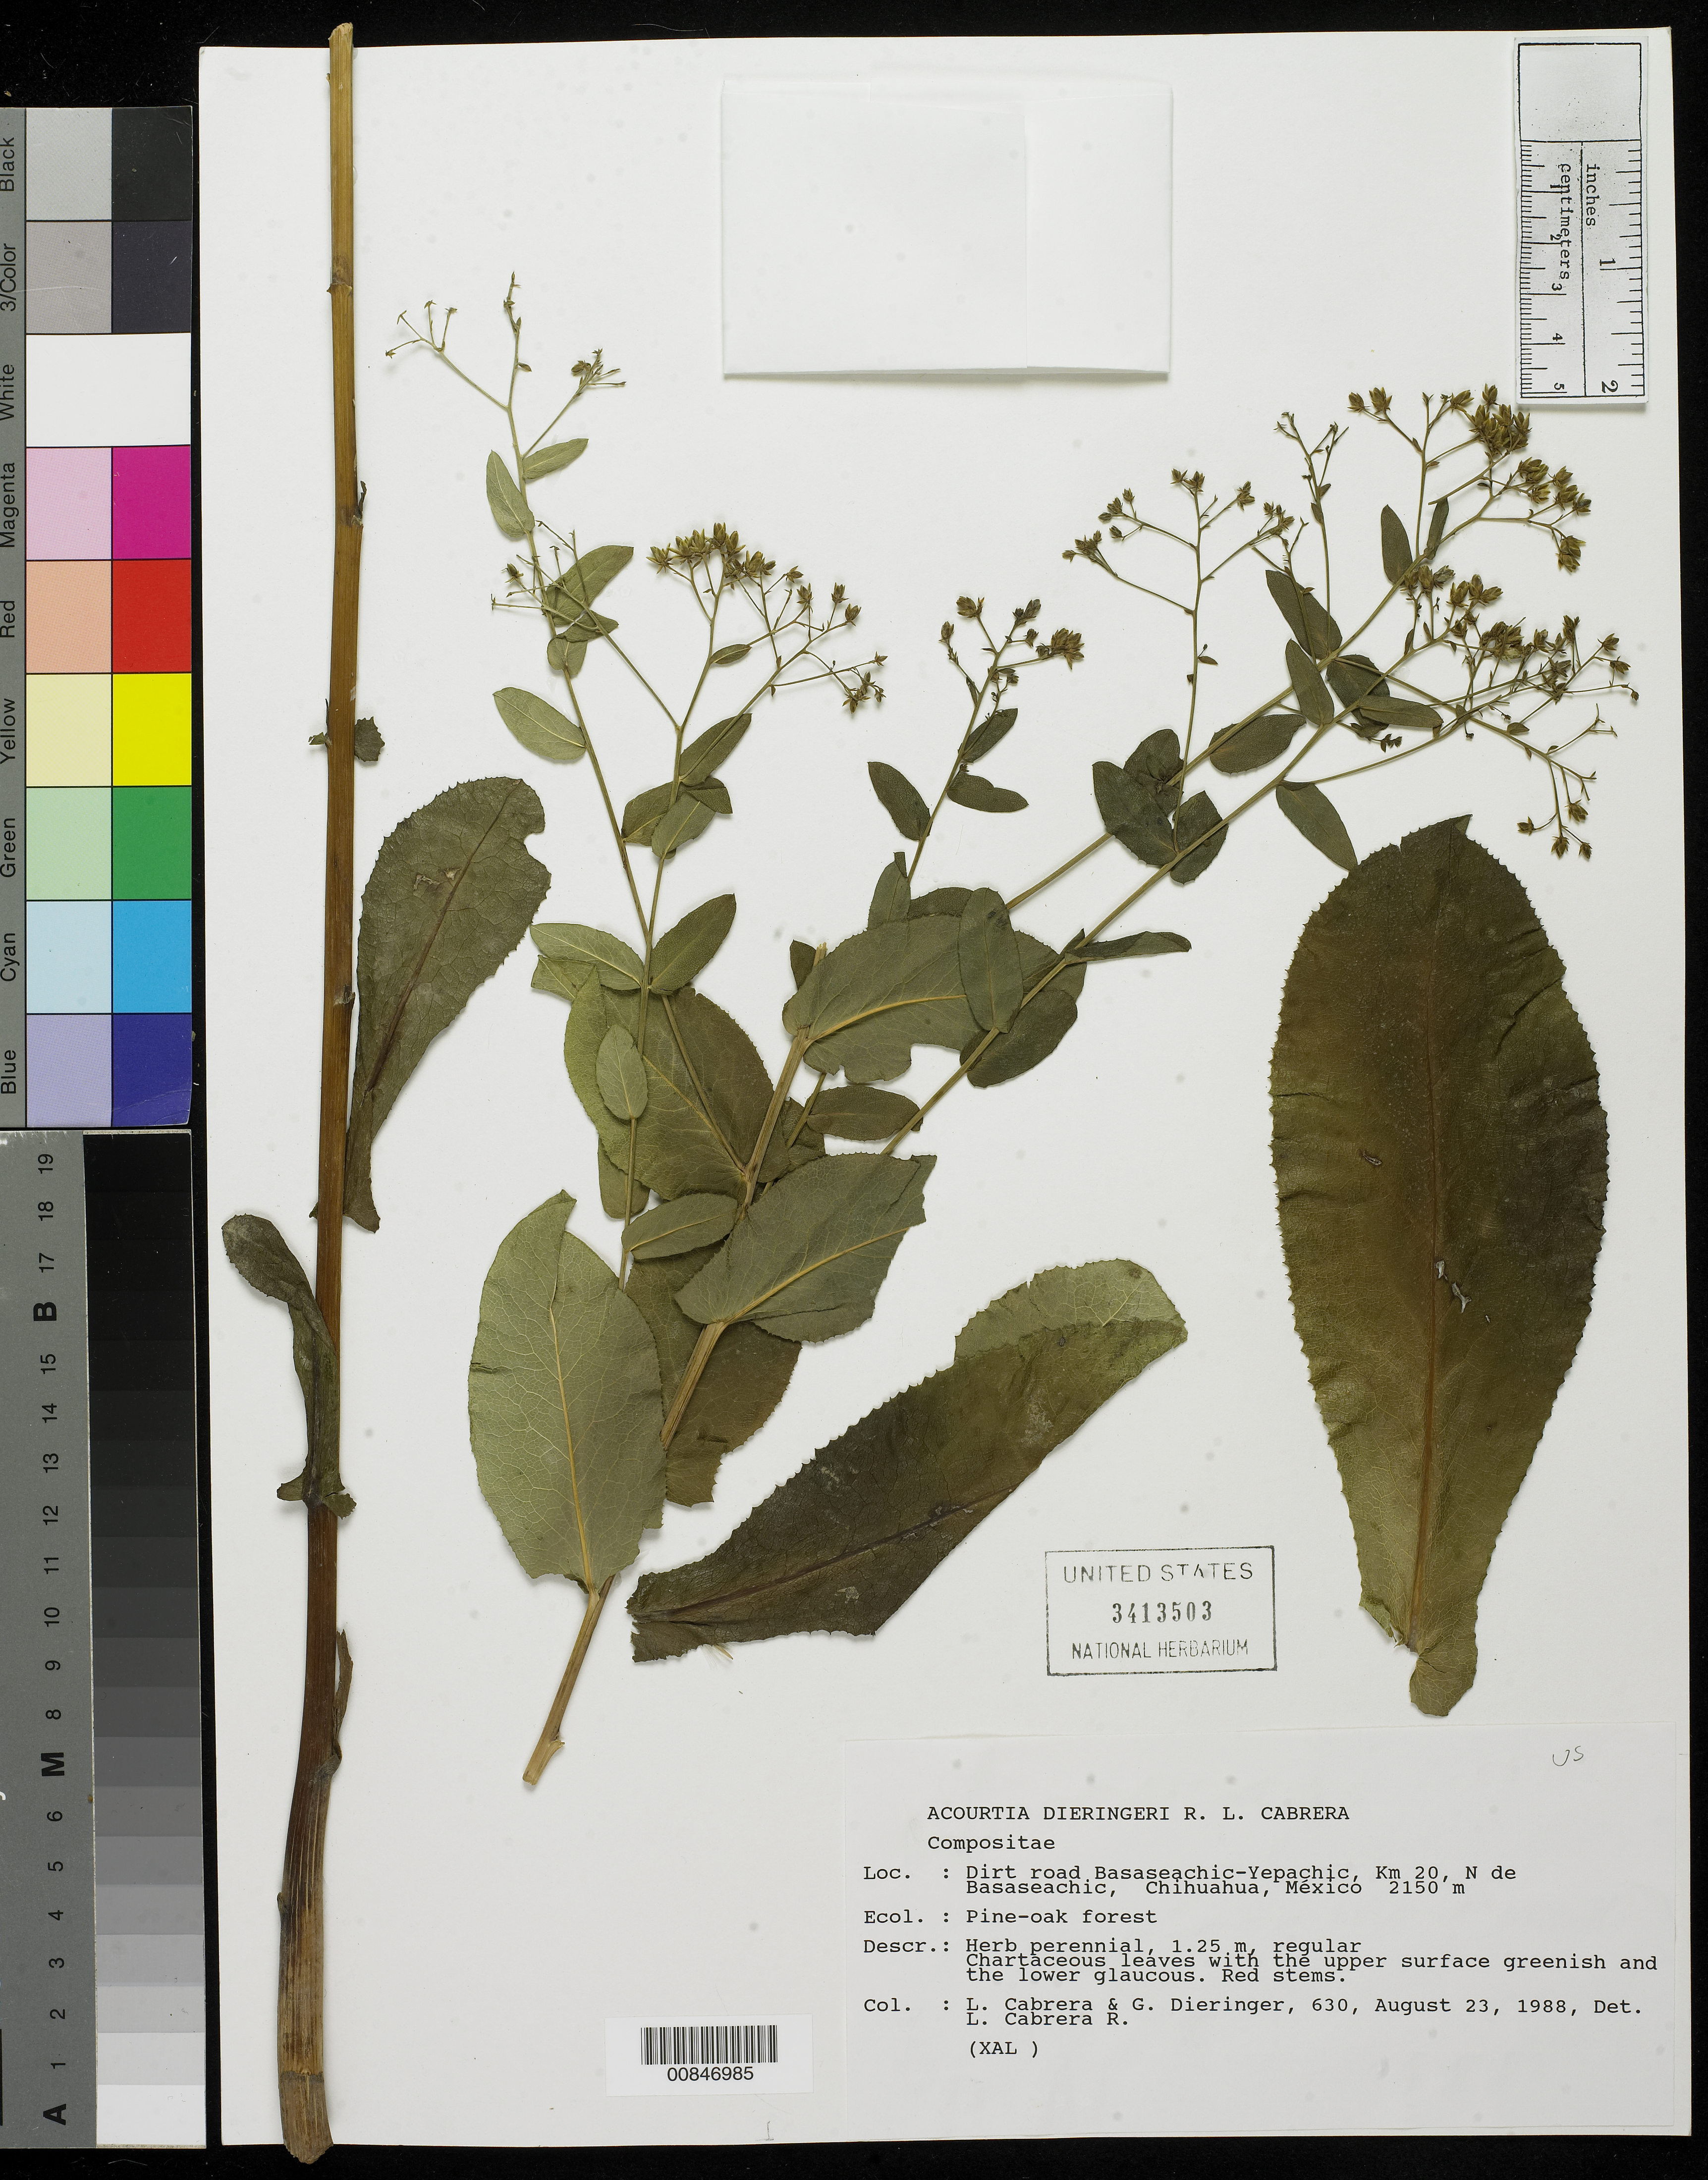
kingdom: Plantae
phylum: Tracheophyta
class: Magnoliopsida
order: Asterales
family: Asteraceae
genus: Acourtia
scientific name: Acourtia dieringeri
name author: L. Cabrera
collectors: L. Cabrera R. & G. Dieringer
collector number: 630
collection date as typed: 23 Aug 1988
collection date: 1988-08-23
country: Mexico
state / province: Chihuahua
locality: Dirt road Basaseachic-Yepachic, km 20, N de Basaseachic, Chihuahua.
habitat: Pine-Oak forest.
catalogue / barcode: US 3413503